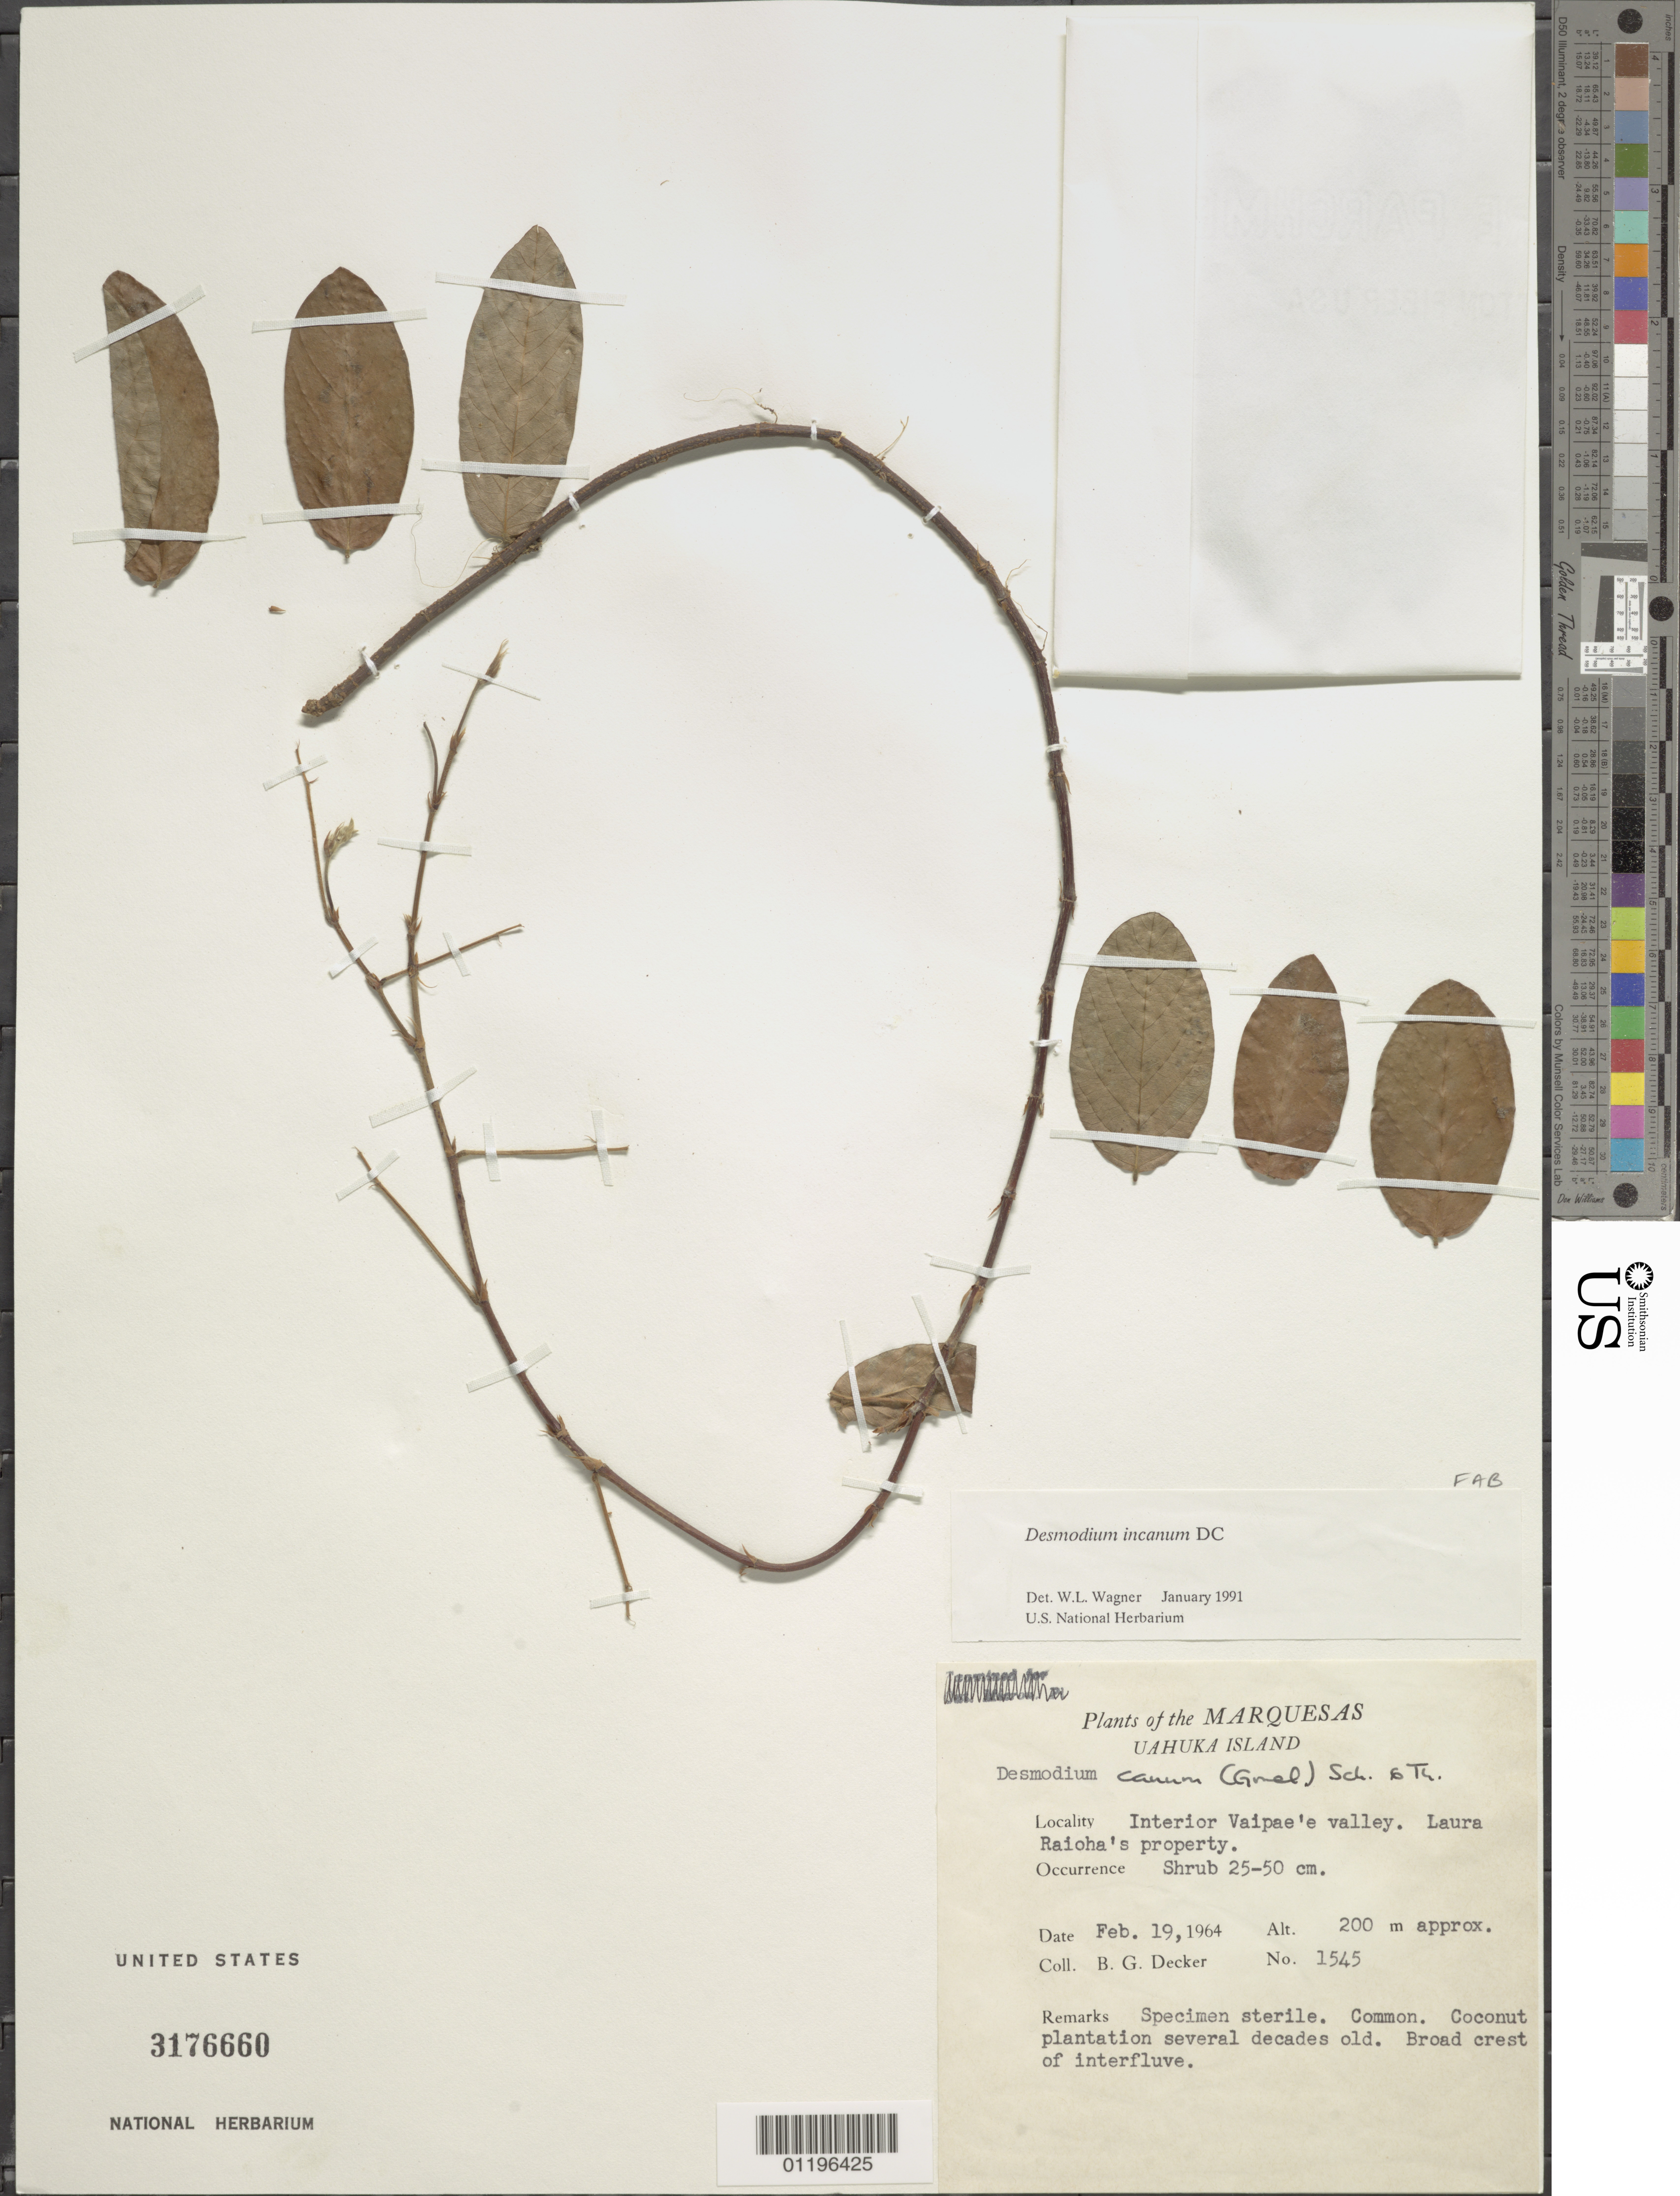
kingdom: Plantae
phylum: Tracheophyta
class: Magnoliopsida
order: Fabales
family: Fabaceae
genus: Desmodium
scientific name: Desmodium incanum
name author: (Sw.) DC.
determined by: Wagner, W. L., (BOT), Smithsonian Institution - National Museum of Natural History (UNITED STATES)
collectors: B. G. Decker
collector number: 1545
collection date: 1964-02-19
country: French Polynesia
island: Ua Huka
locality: Interior Vaipae'e Valley, Laura Raioha's property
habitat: Coconut plantation several decades old. Broad crest of interfleuve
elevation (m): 200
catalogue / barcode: US 3176660